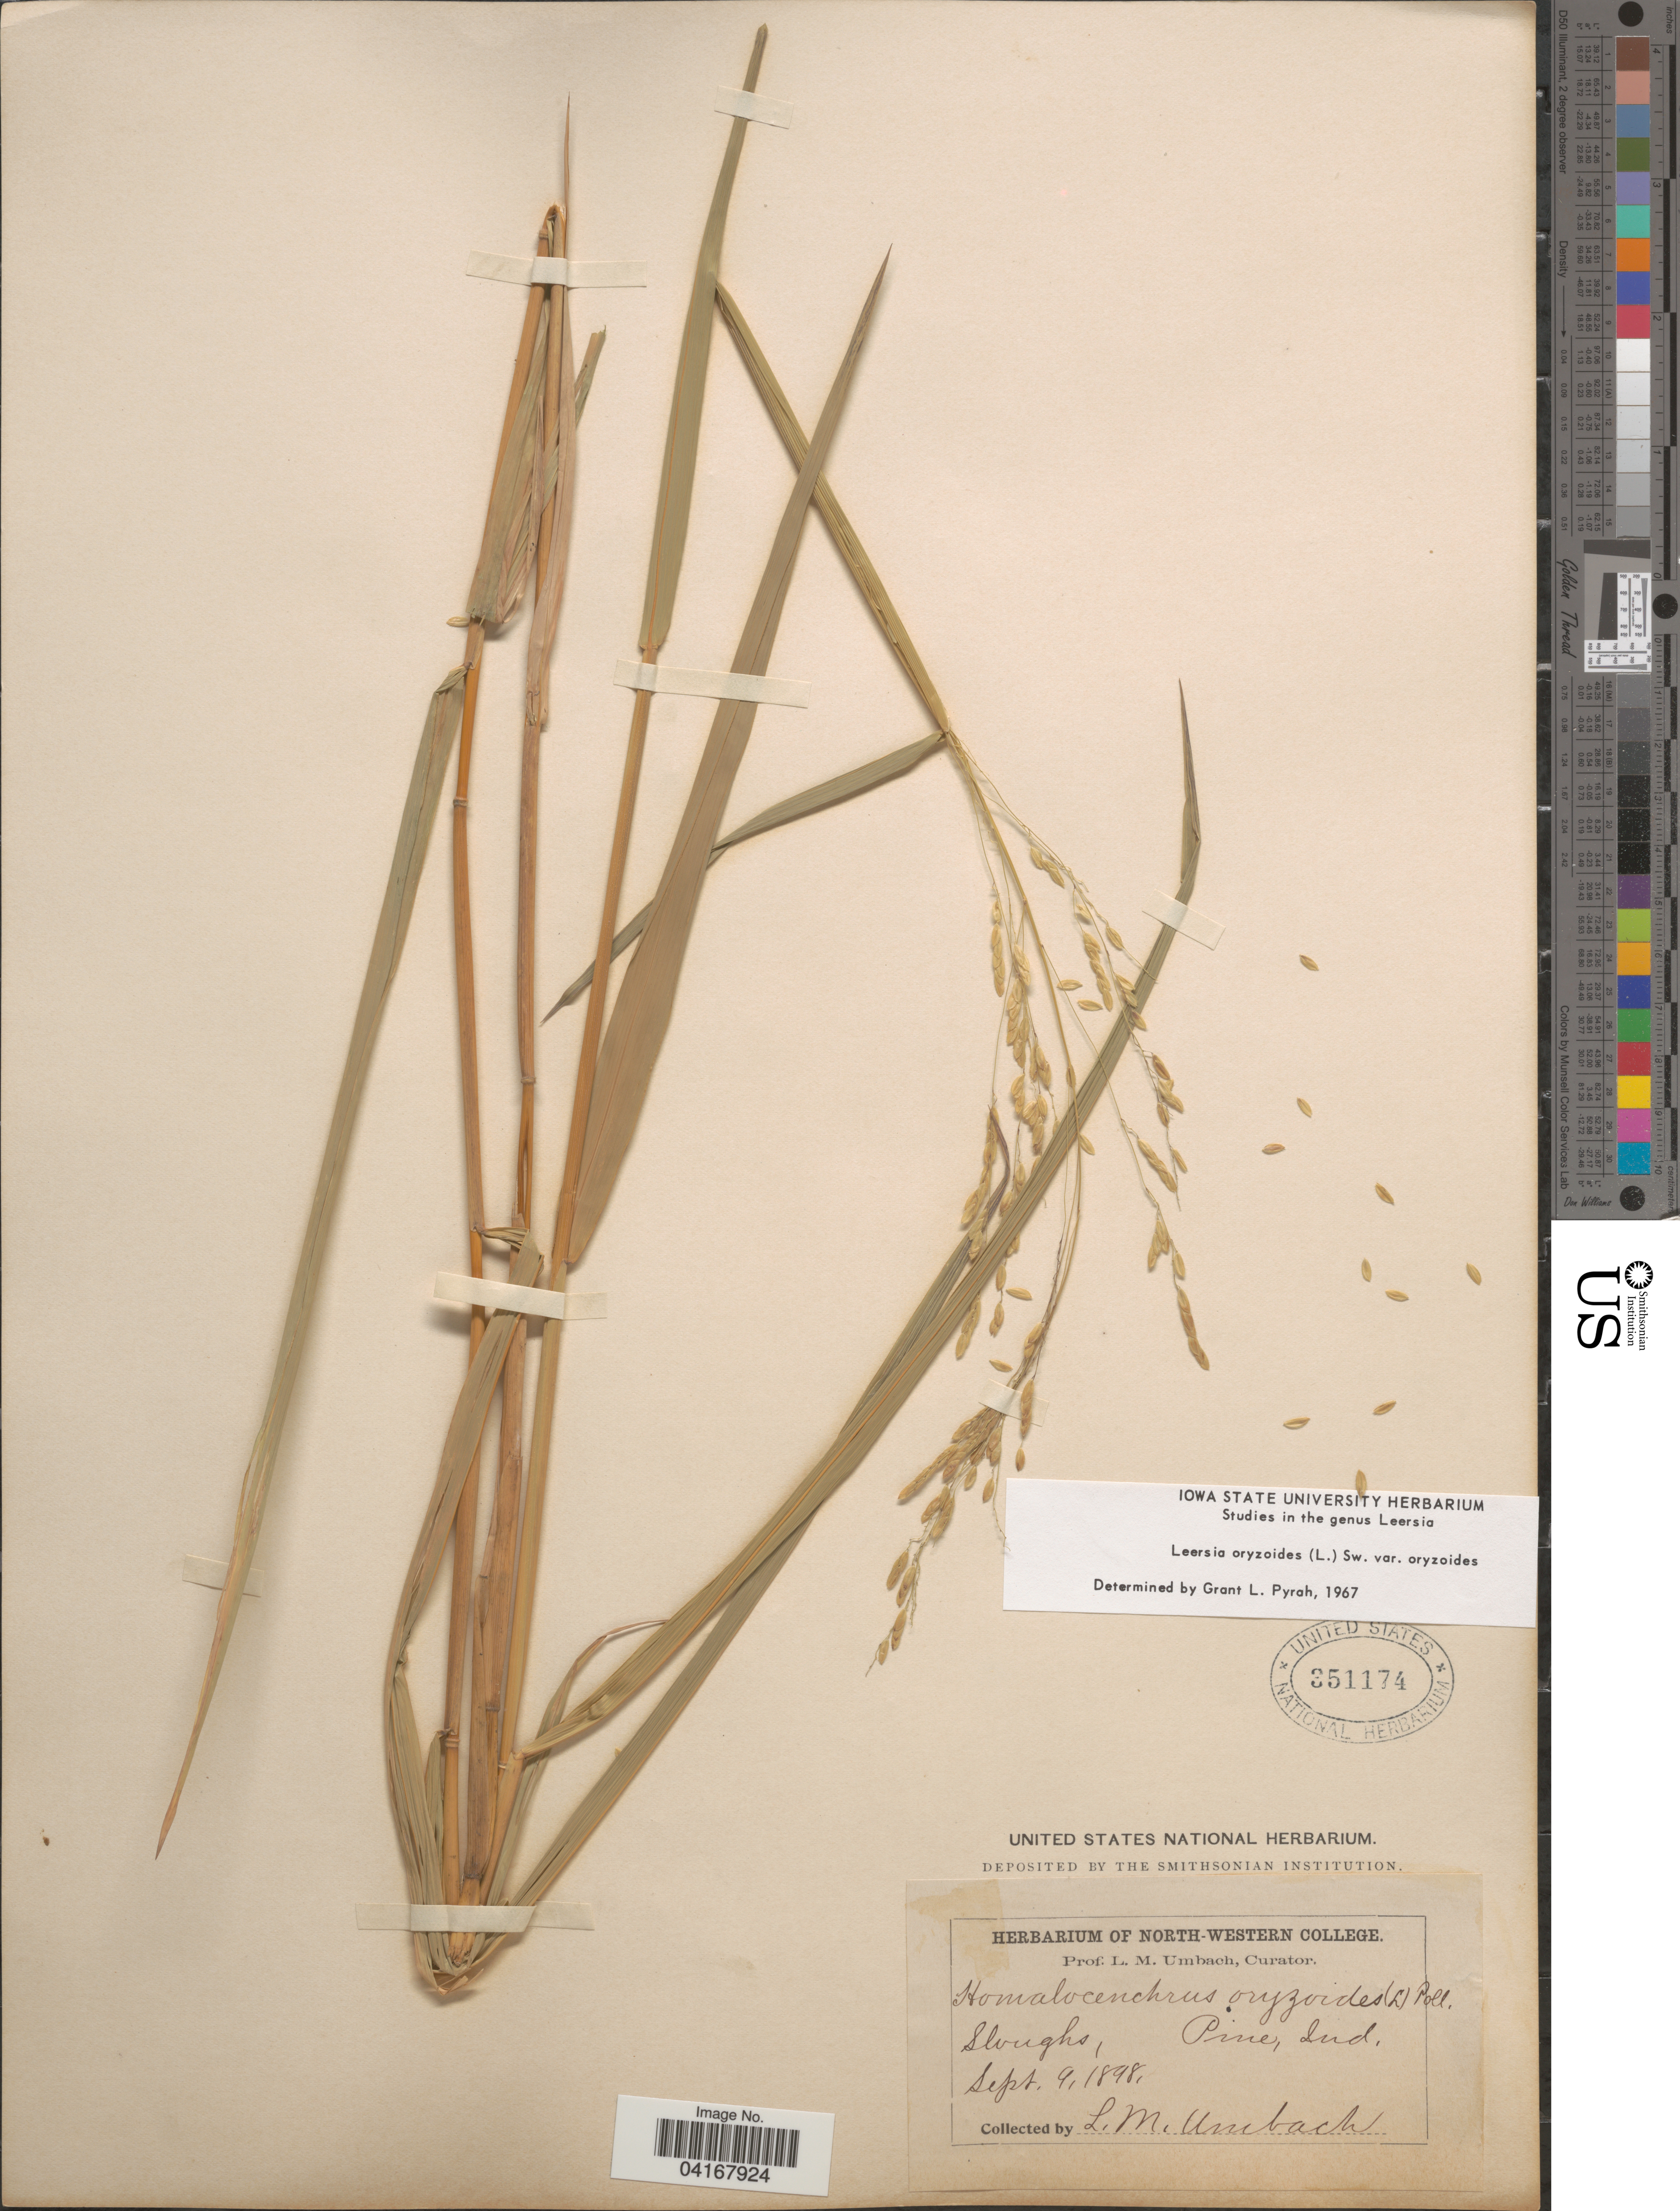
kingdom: Plantae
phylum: Tracheophyta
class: Liliopsida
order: Poales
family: Poaceae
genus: Leersia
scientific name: Leersia oryzoides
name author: (L.) Sw.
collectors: L. M. Umbach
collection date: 1898-09-09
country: United States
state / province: Indiana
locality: Sloughs, Pine.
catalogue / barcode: US 351174